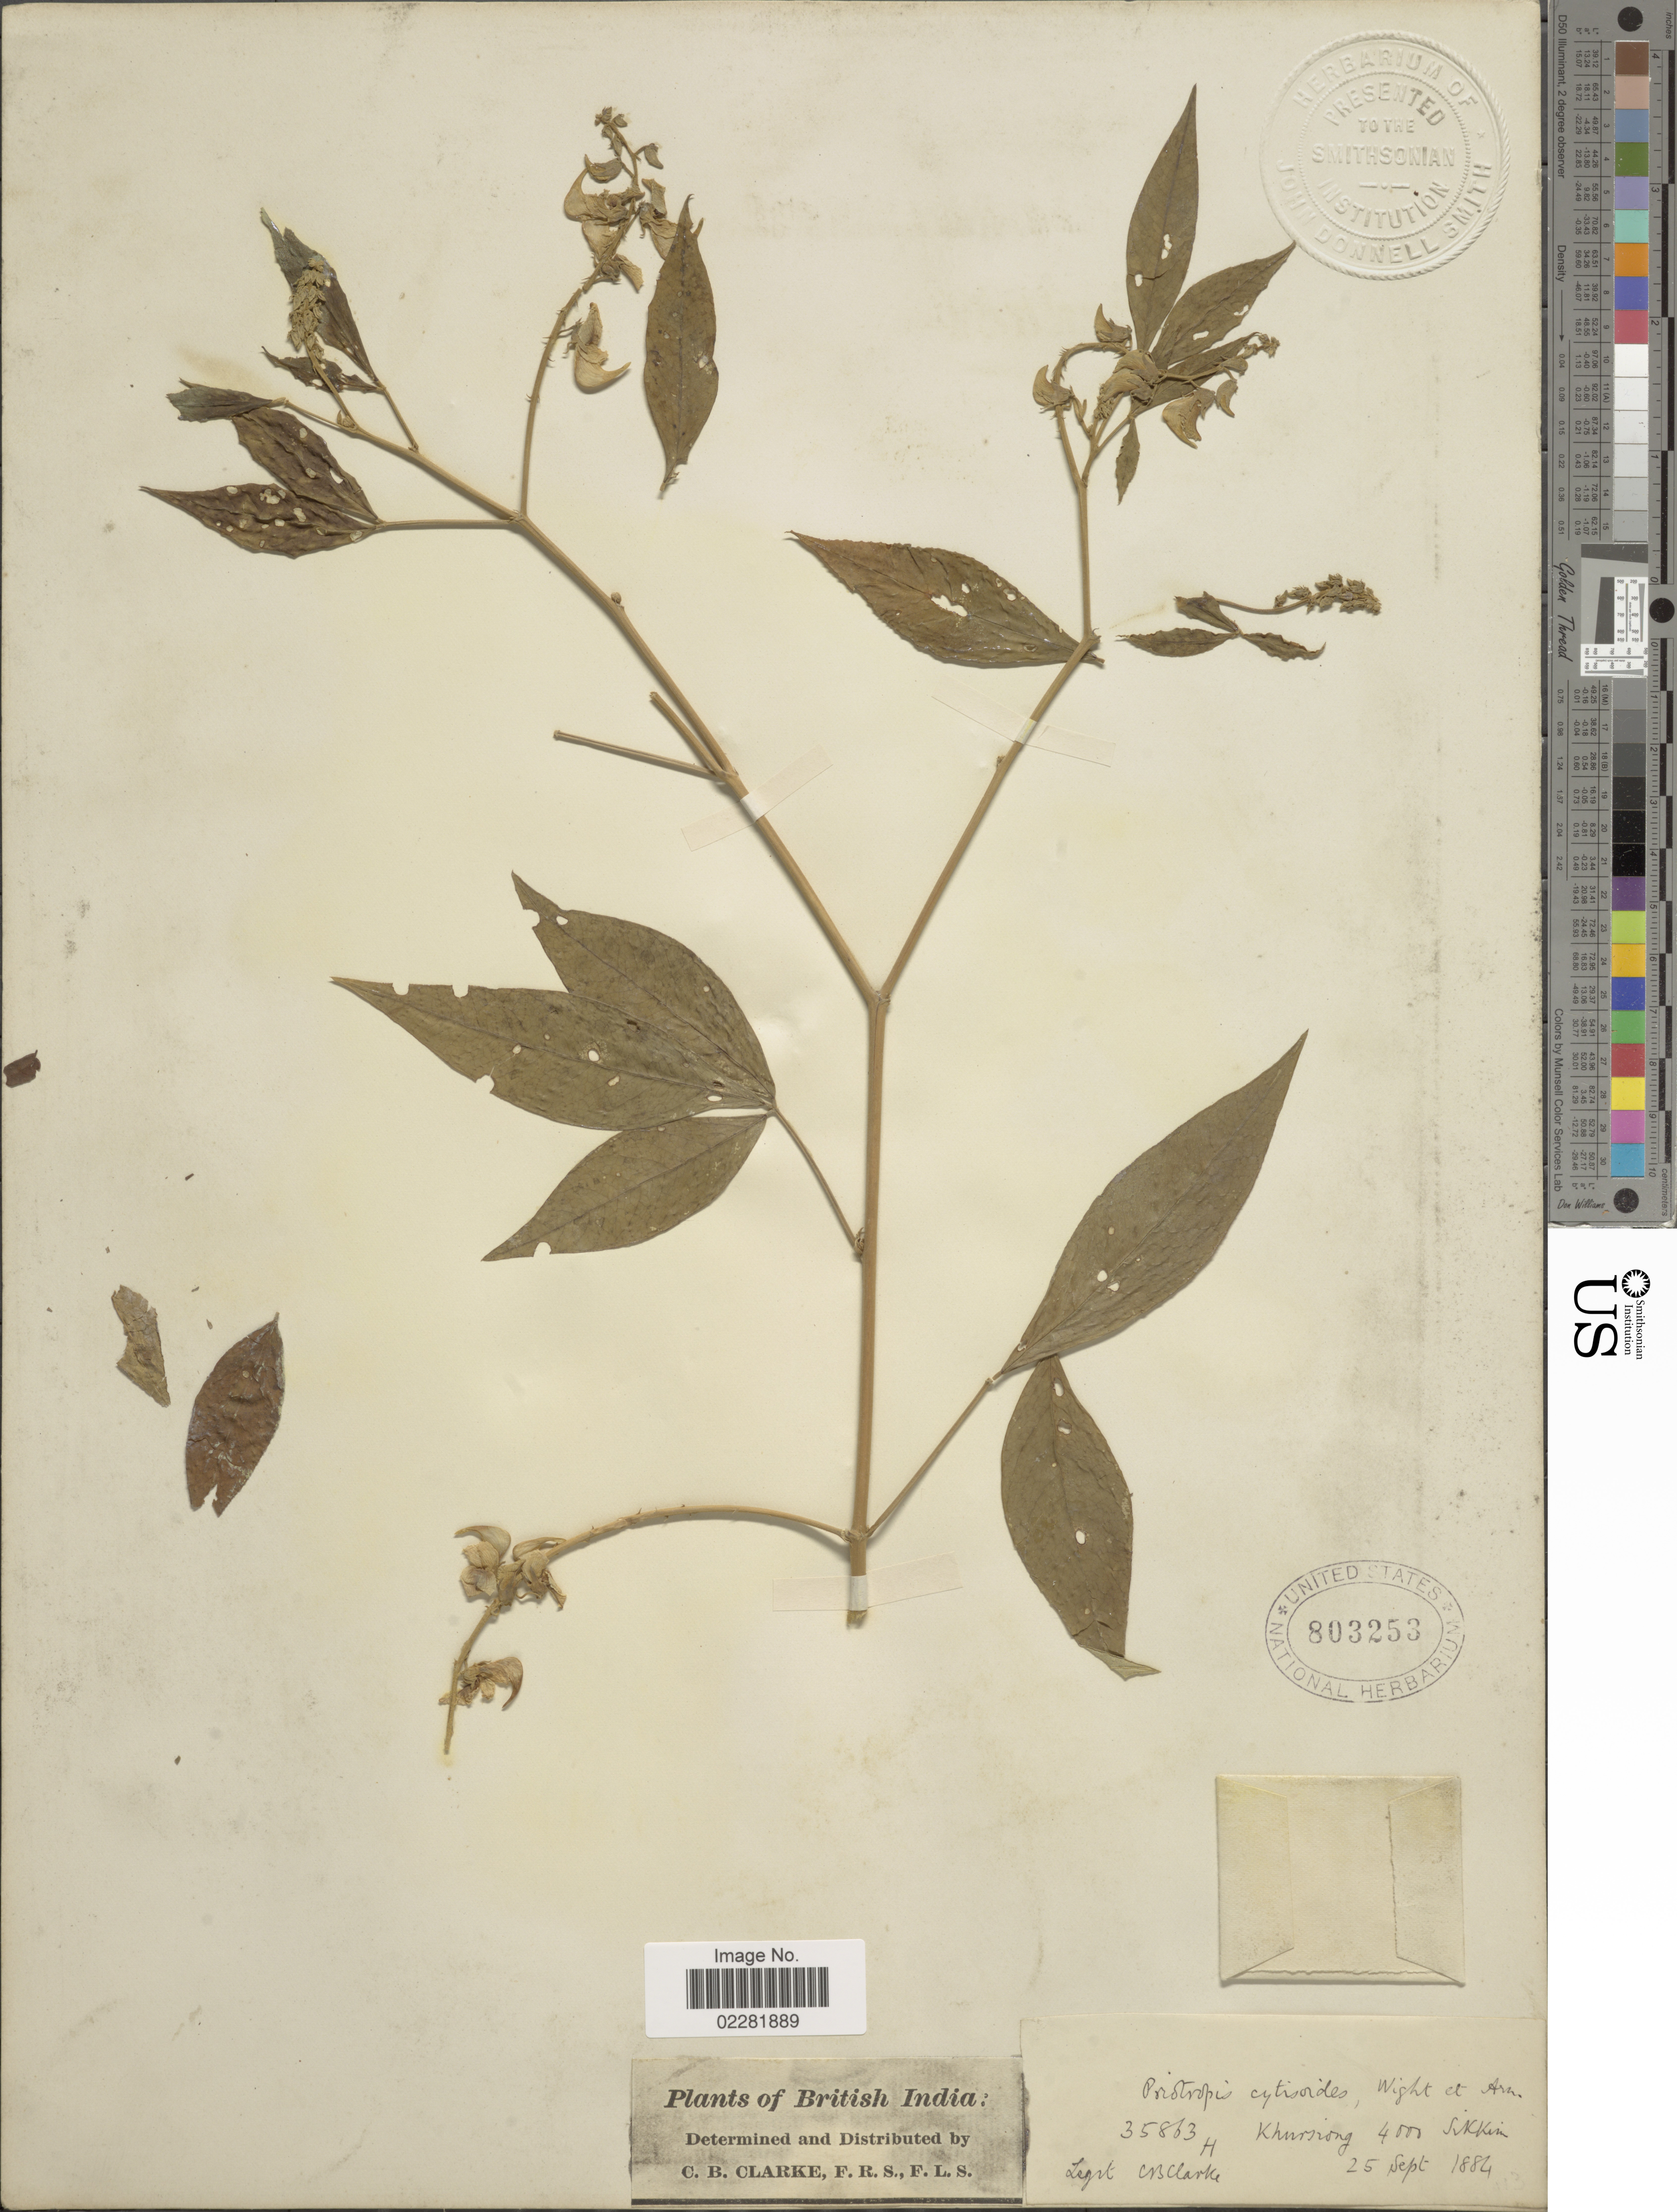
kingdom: Plantae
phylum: Tracheophyta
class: Magnoliopsida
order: Fabales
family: Fabaceae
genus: Crotalaria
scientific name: Crotalaria cytisoides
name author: DC.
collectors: C. B. Clarke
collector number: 35863H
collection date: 1884-09-25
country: India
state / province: Sikkim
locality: Khursiong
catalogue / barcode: US 803253